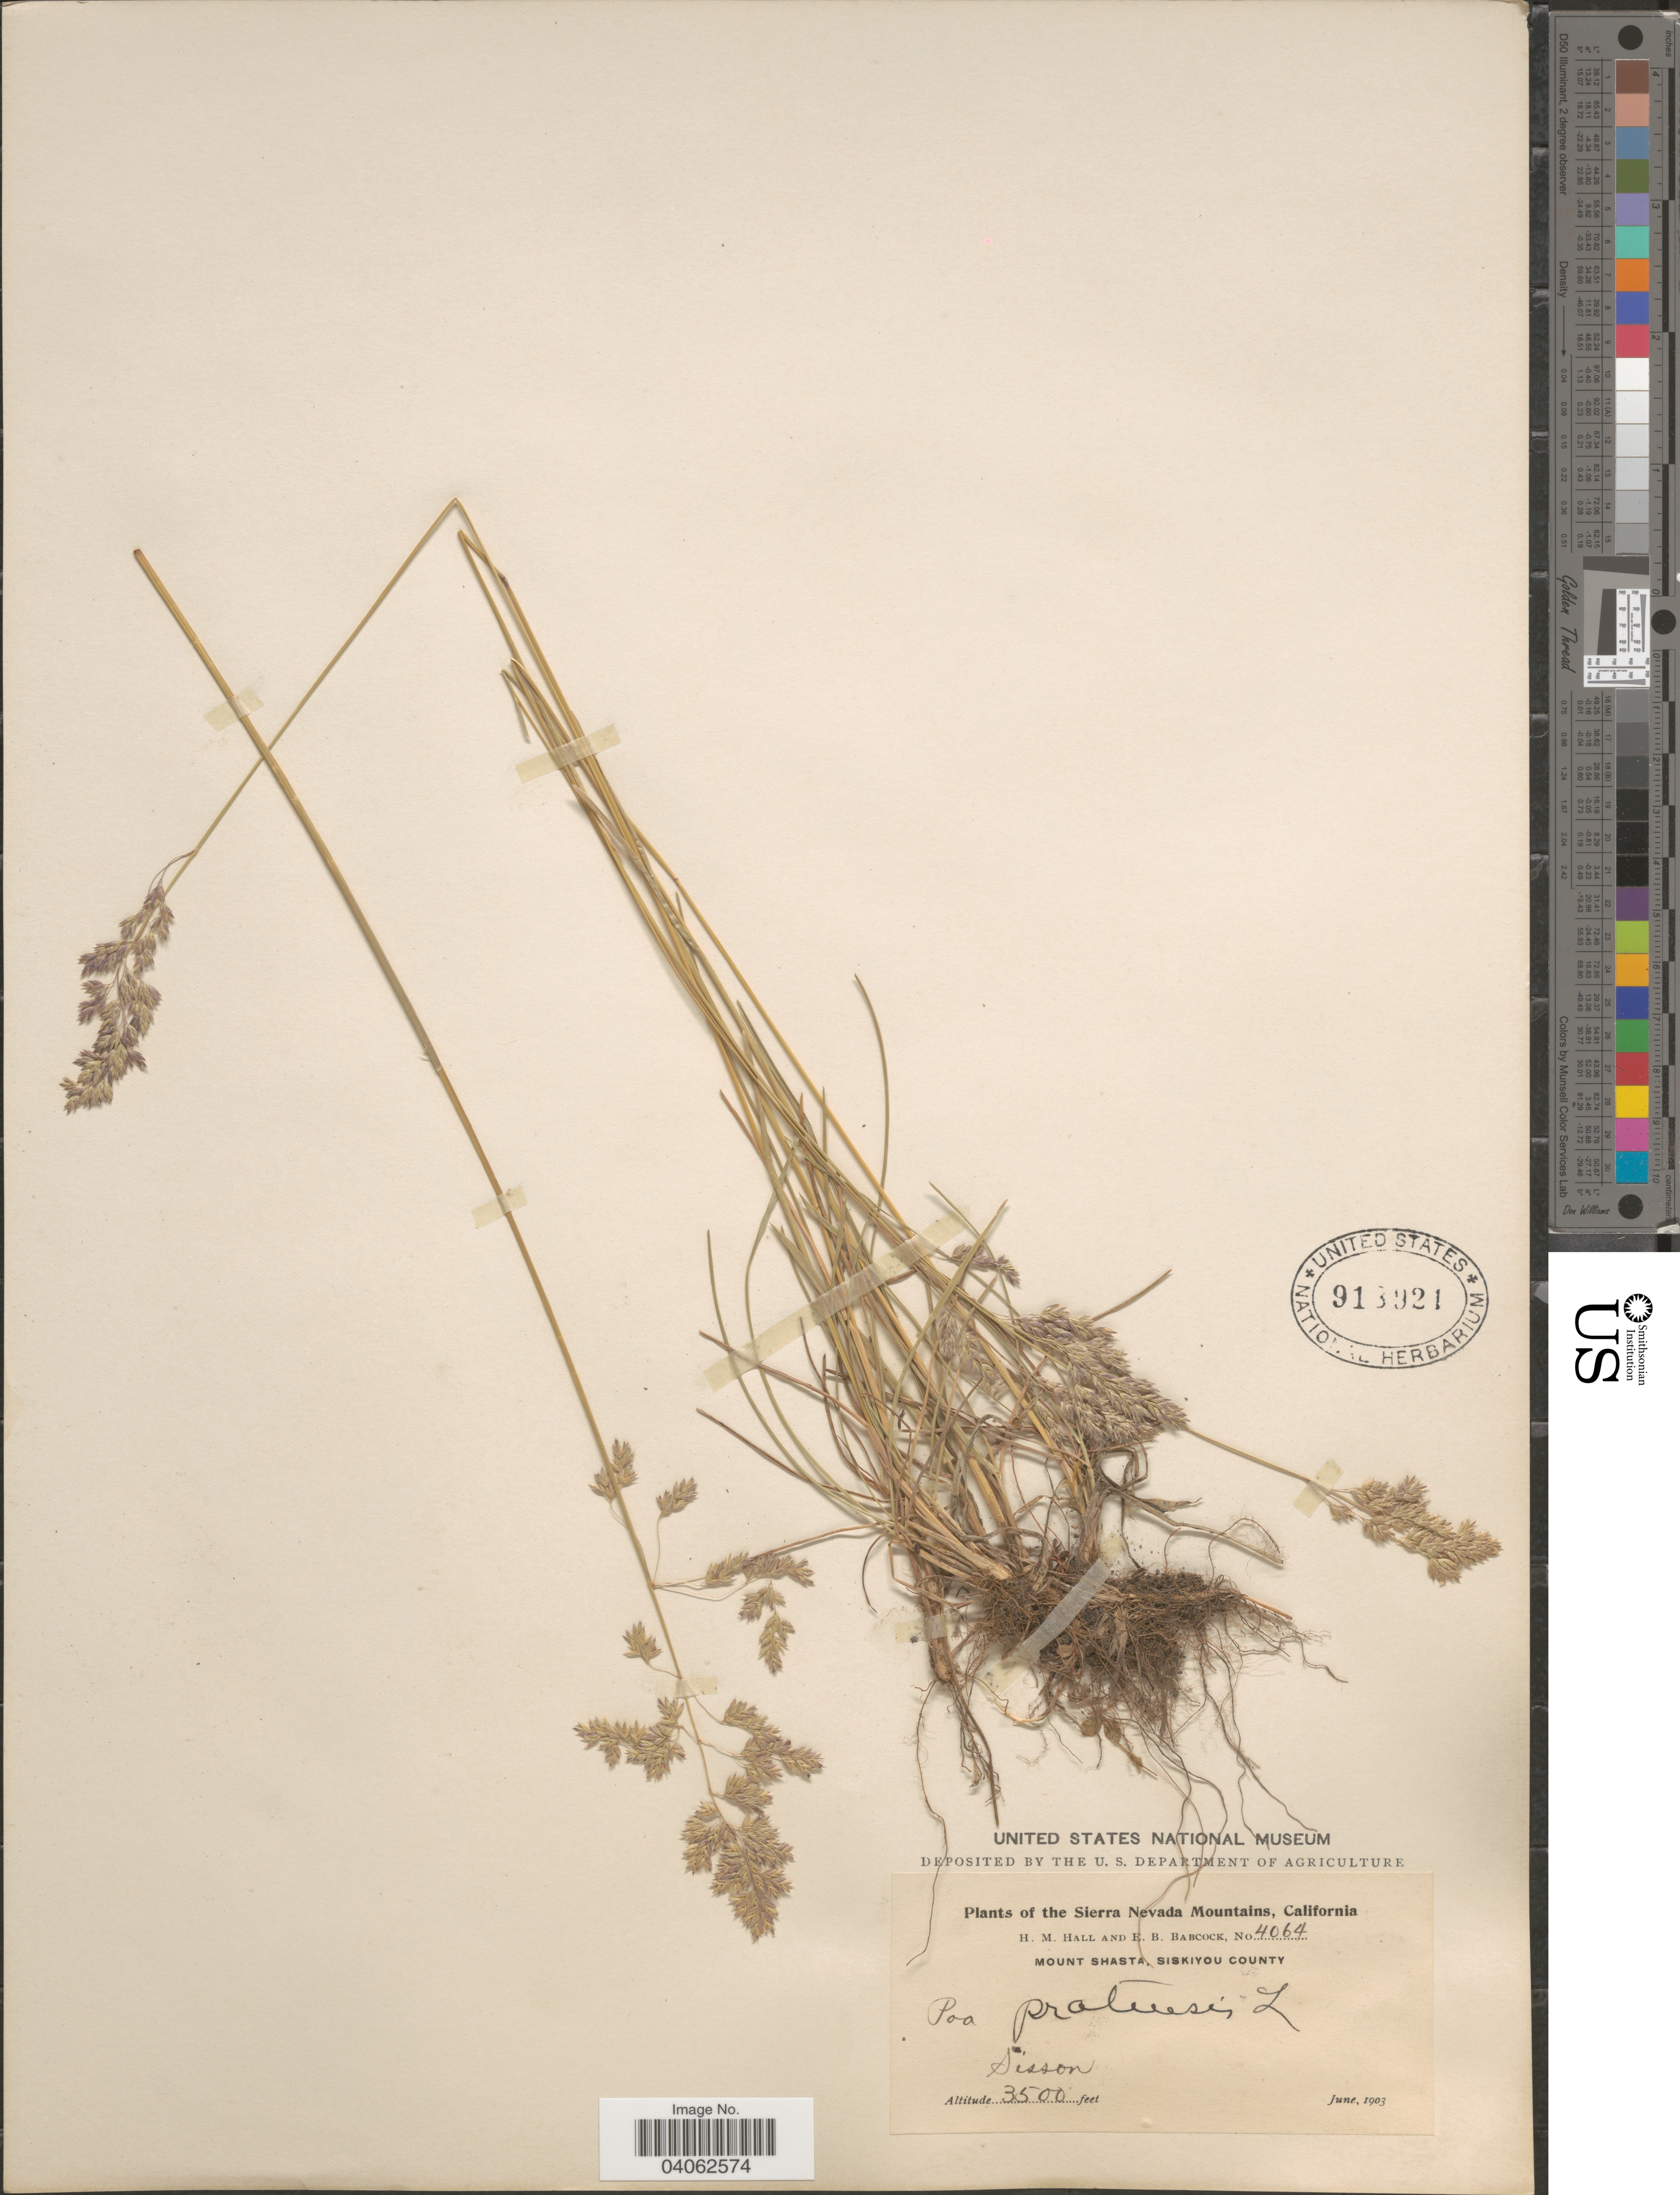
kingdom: Plantae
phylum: Tracheophyta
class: Liliopsida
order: Poales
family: Poaceae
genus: Poa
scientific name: Poa pratensis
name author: L.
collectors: H. M. Hall & E. B. Babcock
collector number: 4064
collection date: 1903-06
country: United States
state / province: California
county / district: Siskiyou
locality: Sierra Nevada Mountains. Mount Shasta, Siskiyou County. Sisson.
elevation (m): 1067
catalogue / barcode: US 918921